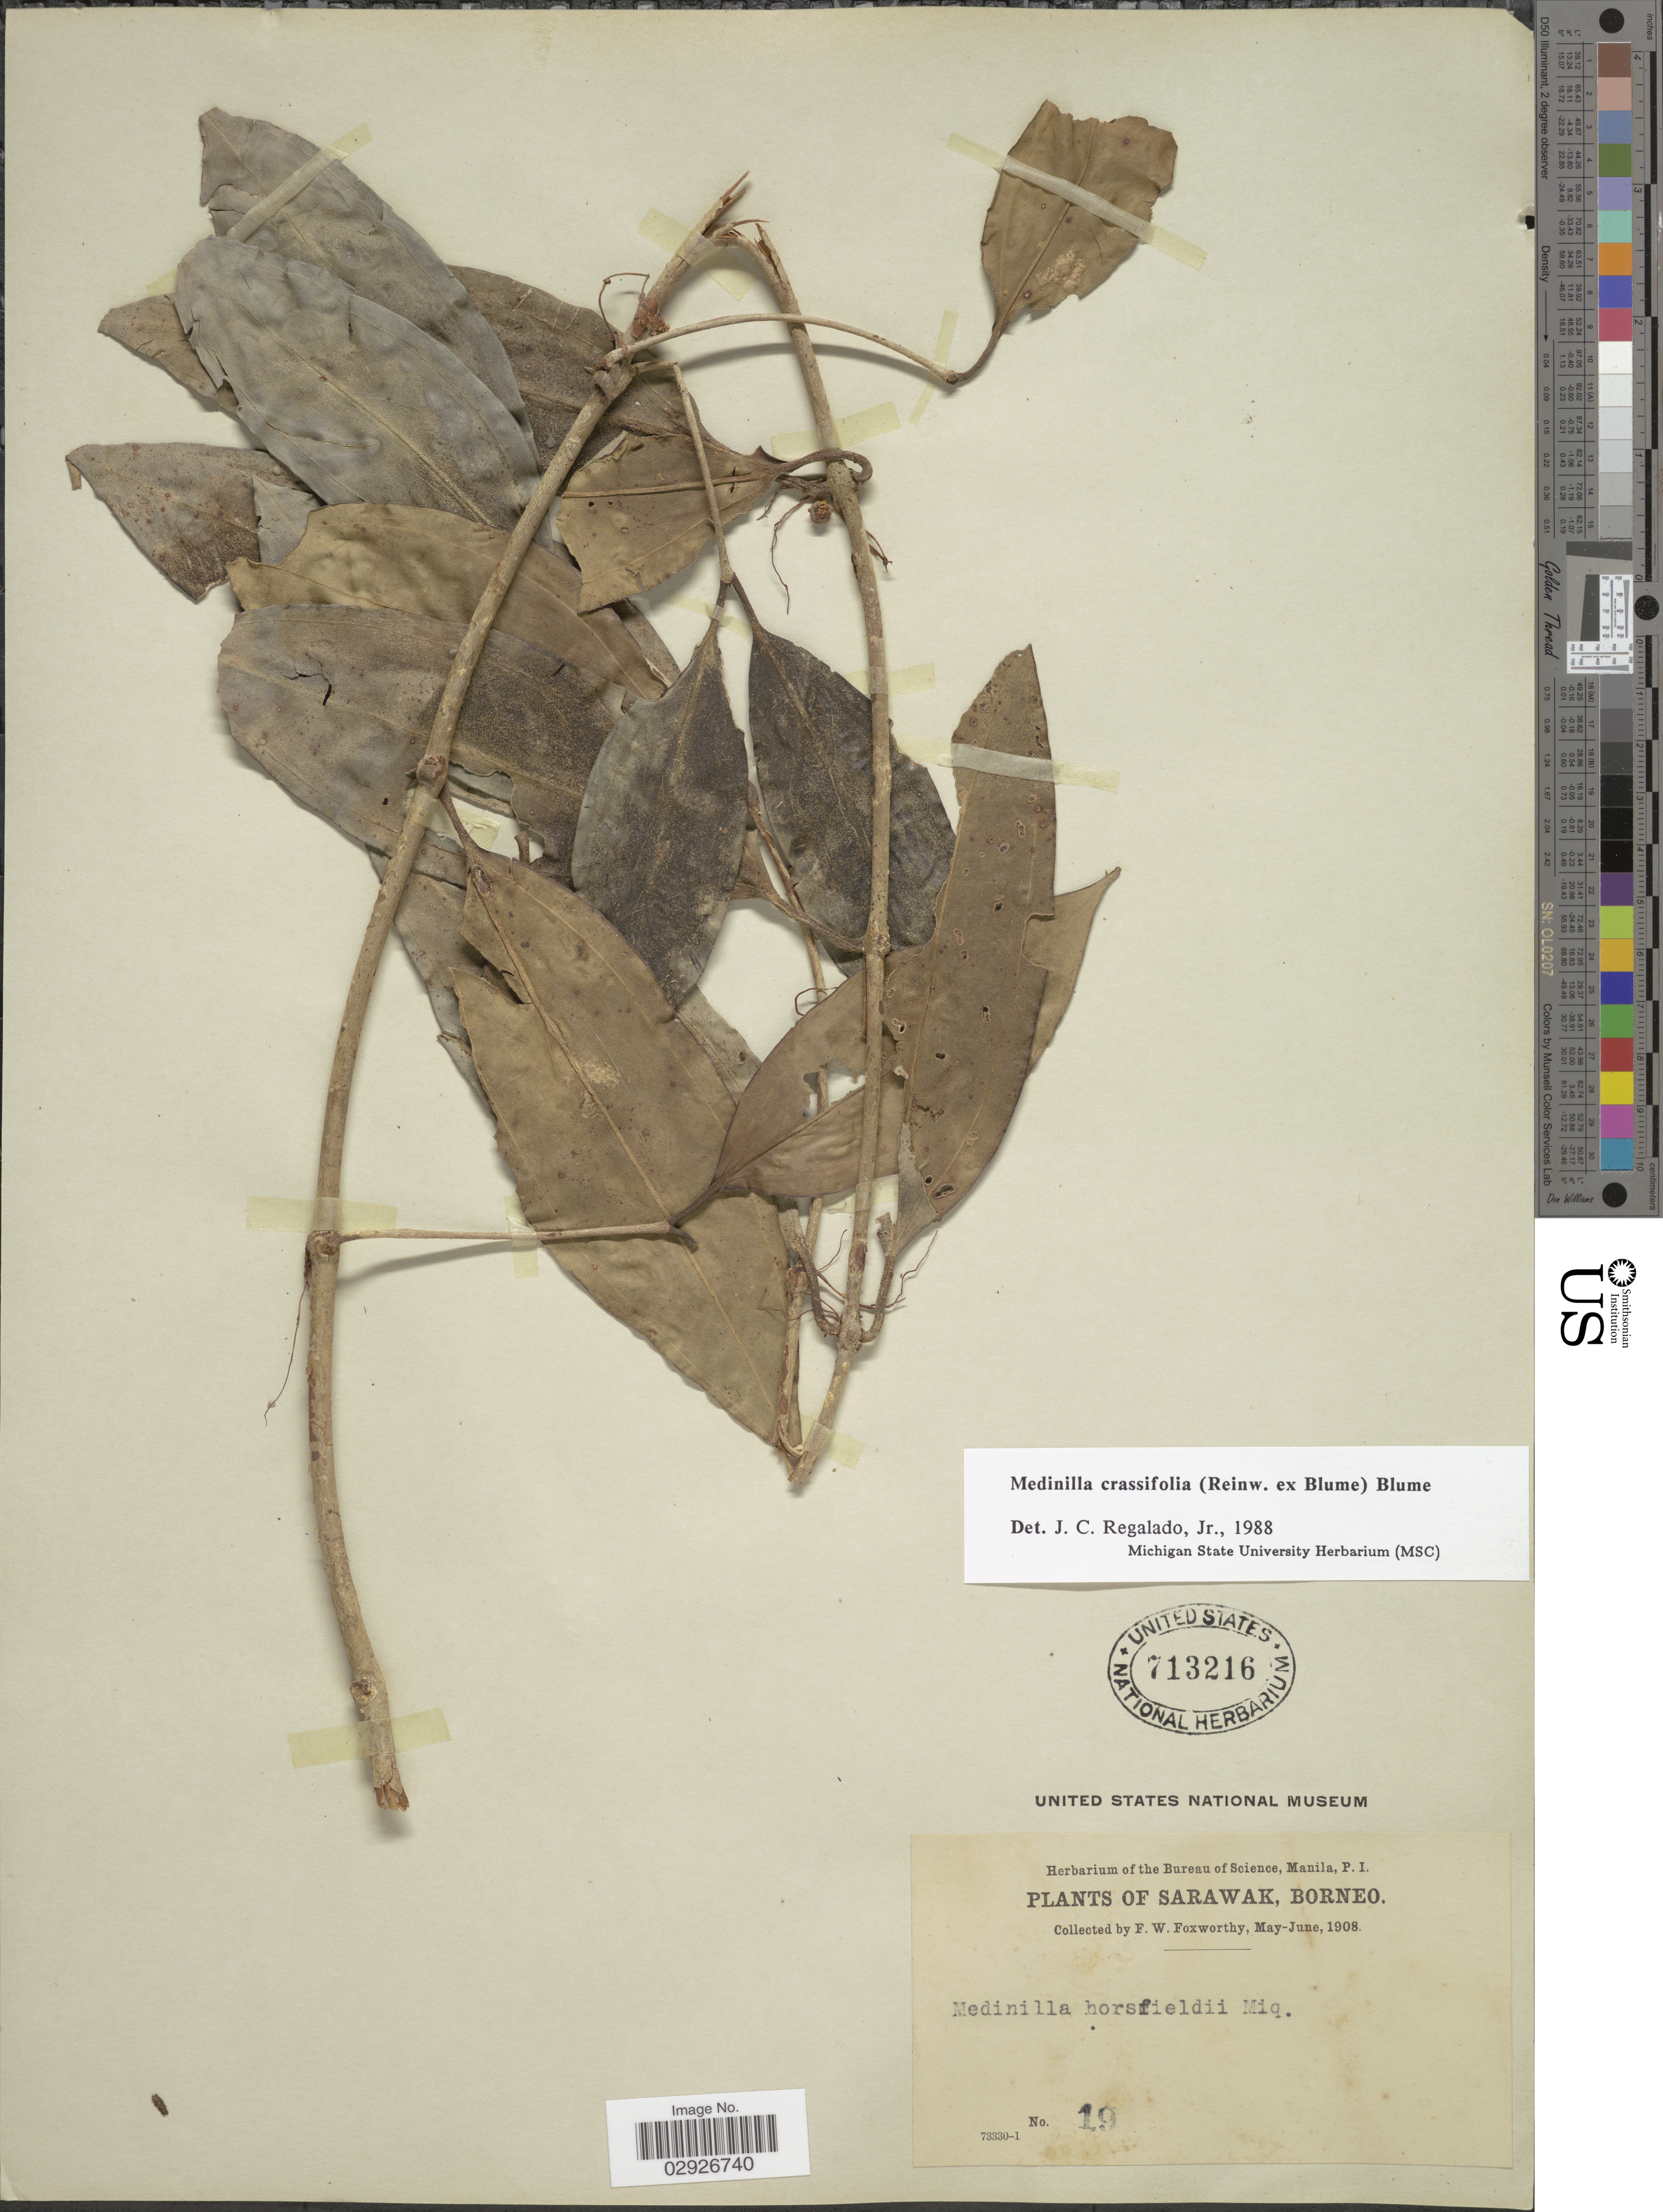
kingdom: Plantae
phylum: Tracheophyta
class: Magnoliopsida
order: Myrtales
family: Melastomataceae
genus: Medinilla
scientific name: Medinilla crassifolia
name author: Blume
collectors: F. W. Foxworthy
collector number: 19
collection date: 1908-05/1908-06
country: Malaysia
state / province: Sarawak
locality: Borneo.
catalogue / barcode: US 713216